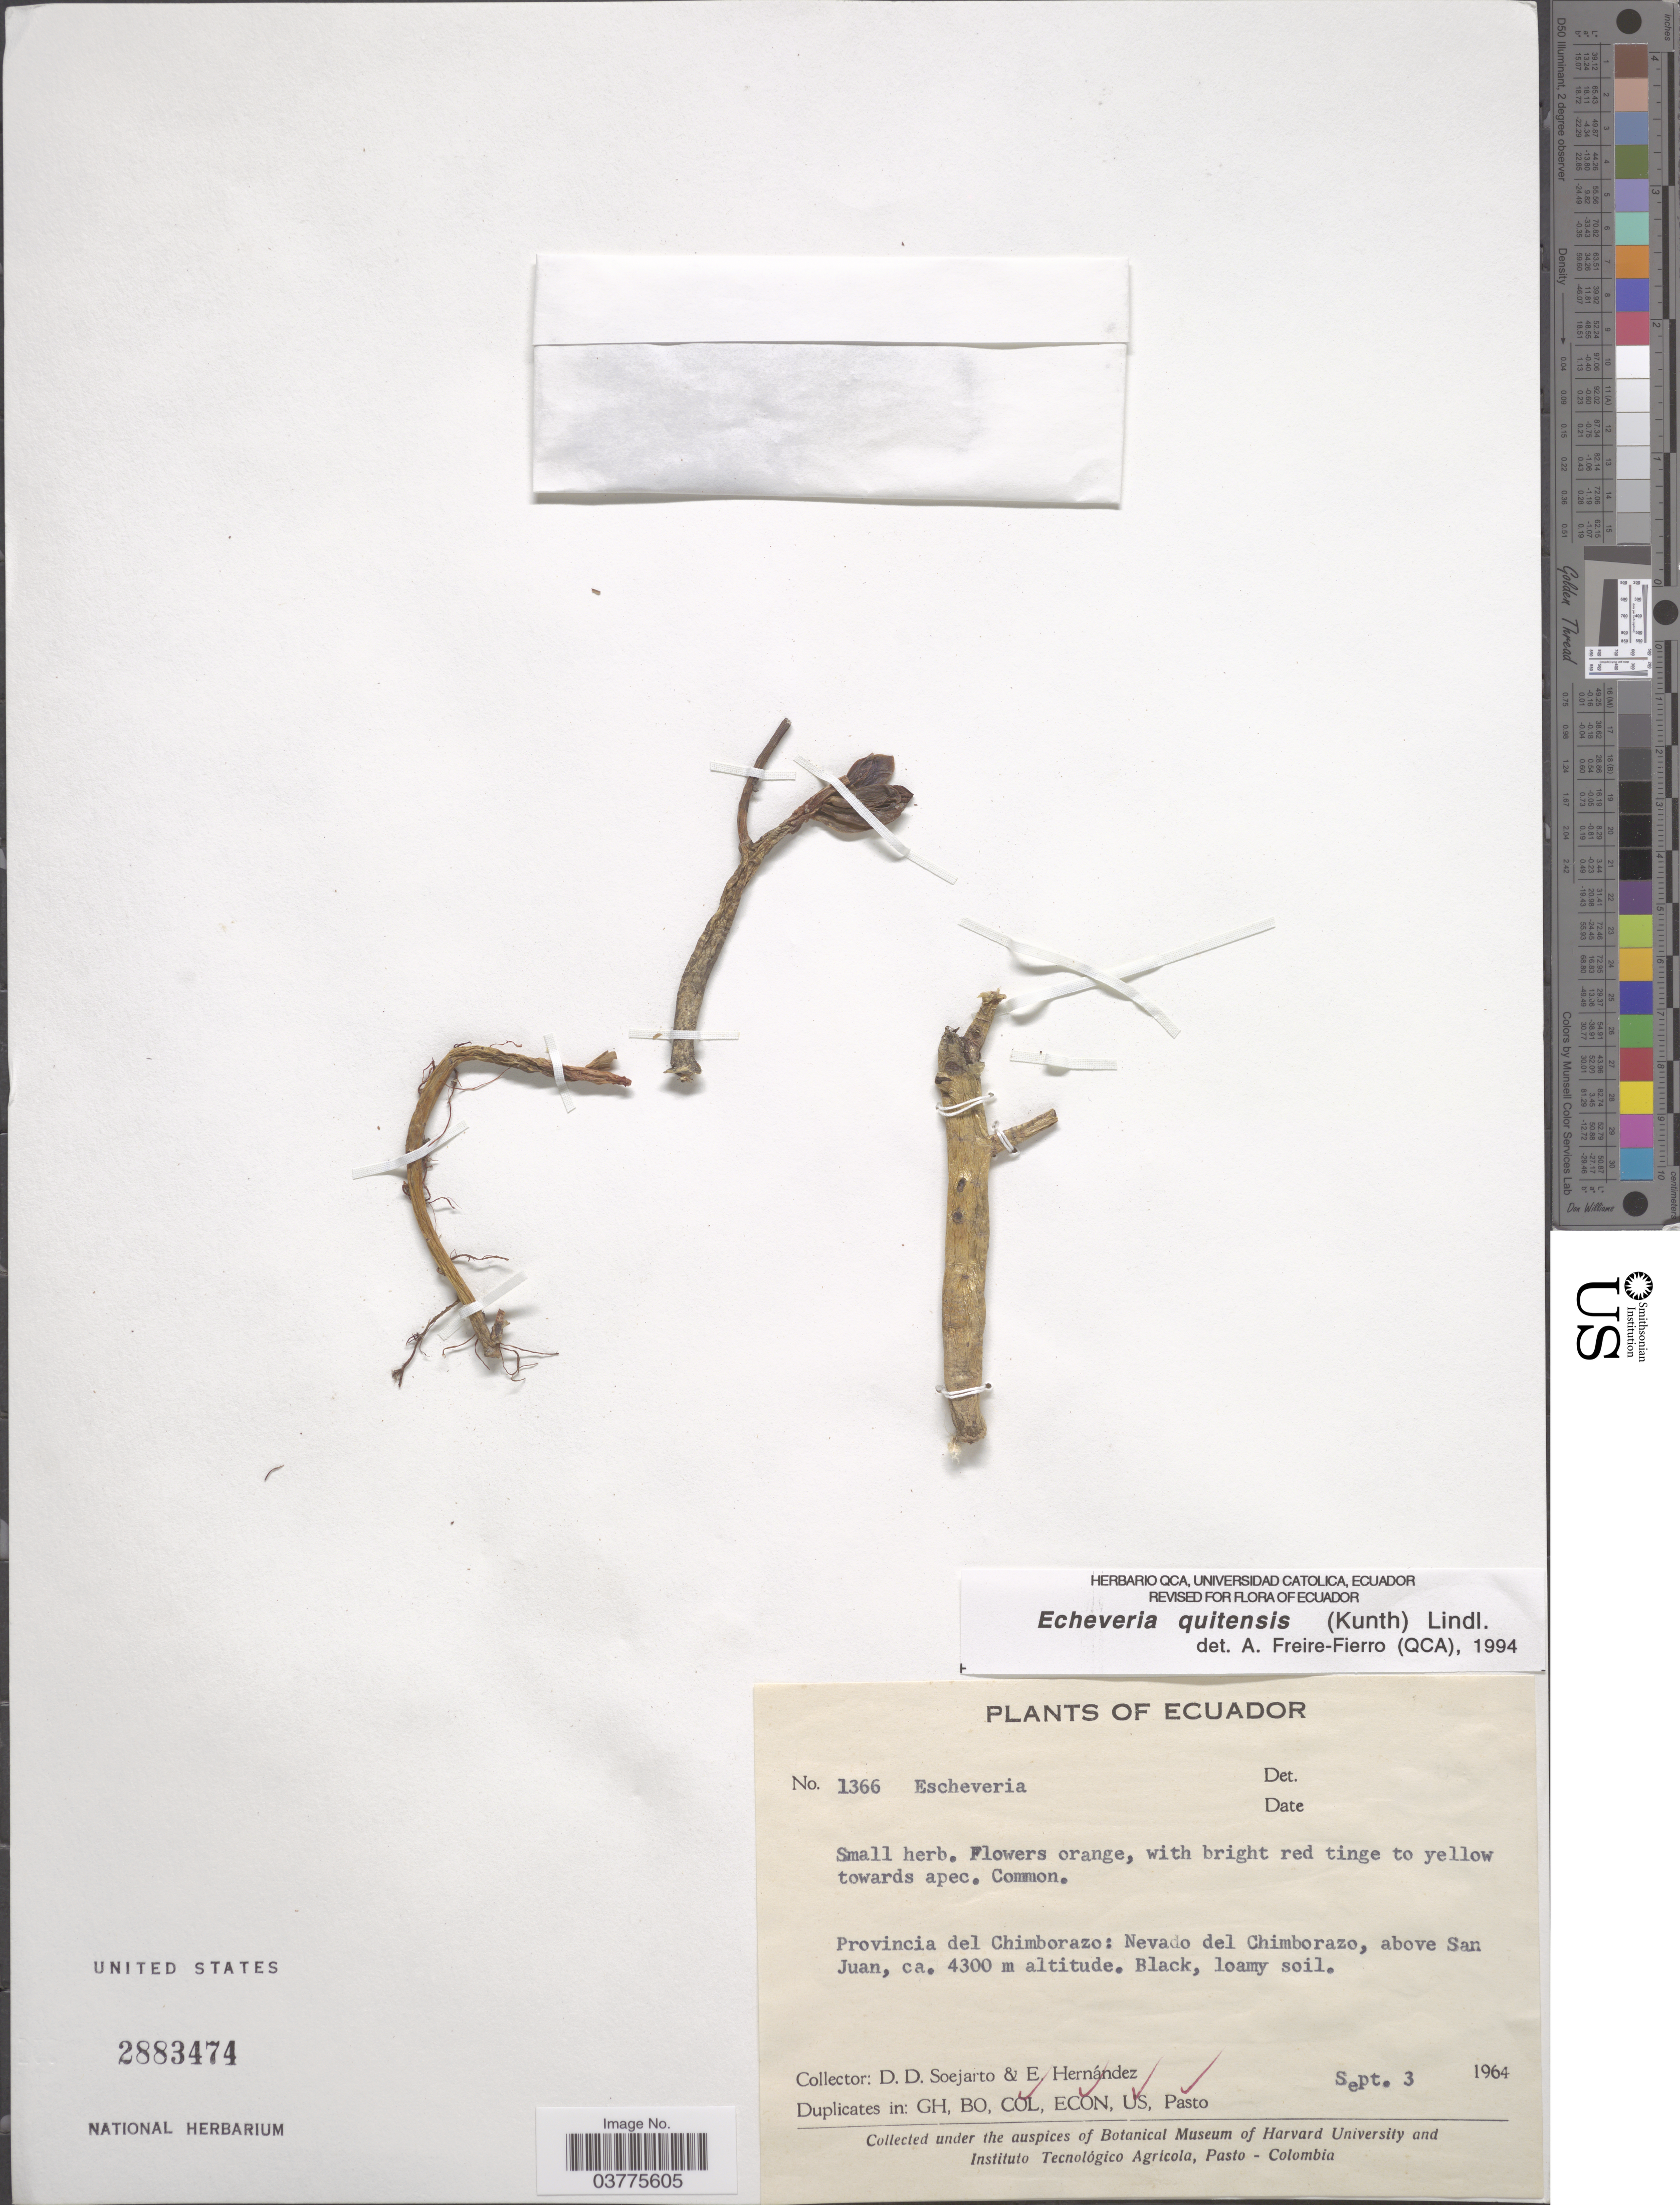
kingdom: Plantae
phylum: Tracheophyta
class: Magnoliopsida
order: Saxifragales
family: Crassulaceae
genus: Echeveria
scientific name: Echeveria quitensis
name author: (Kunth) Lindl.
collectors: E. Hernández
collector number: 1366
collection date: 1964-09-03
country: Ecuador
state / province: Chimborazo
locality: Nevado del Chimborazo. above San Juan.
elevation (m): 4300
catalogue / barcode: US 2883474